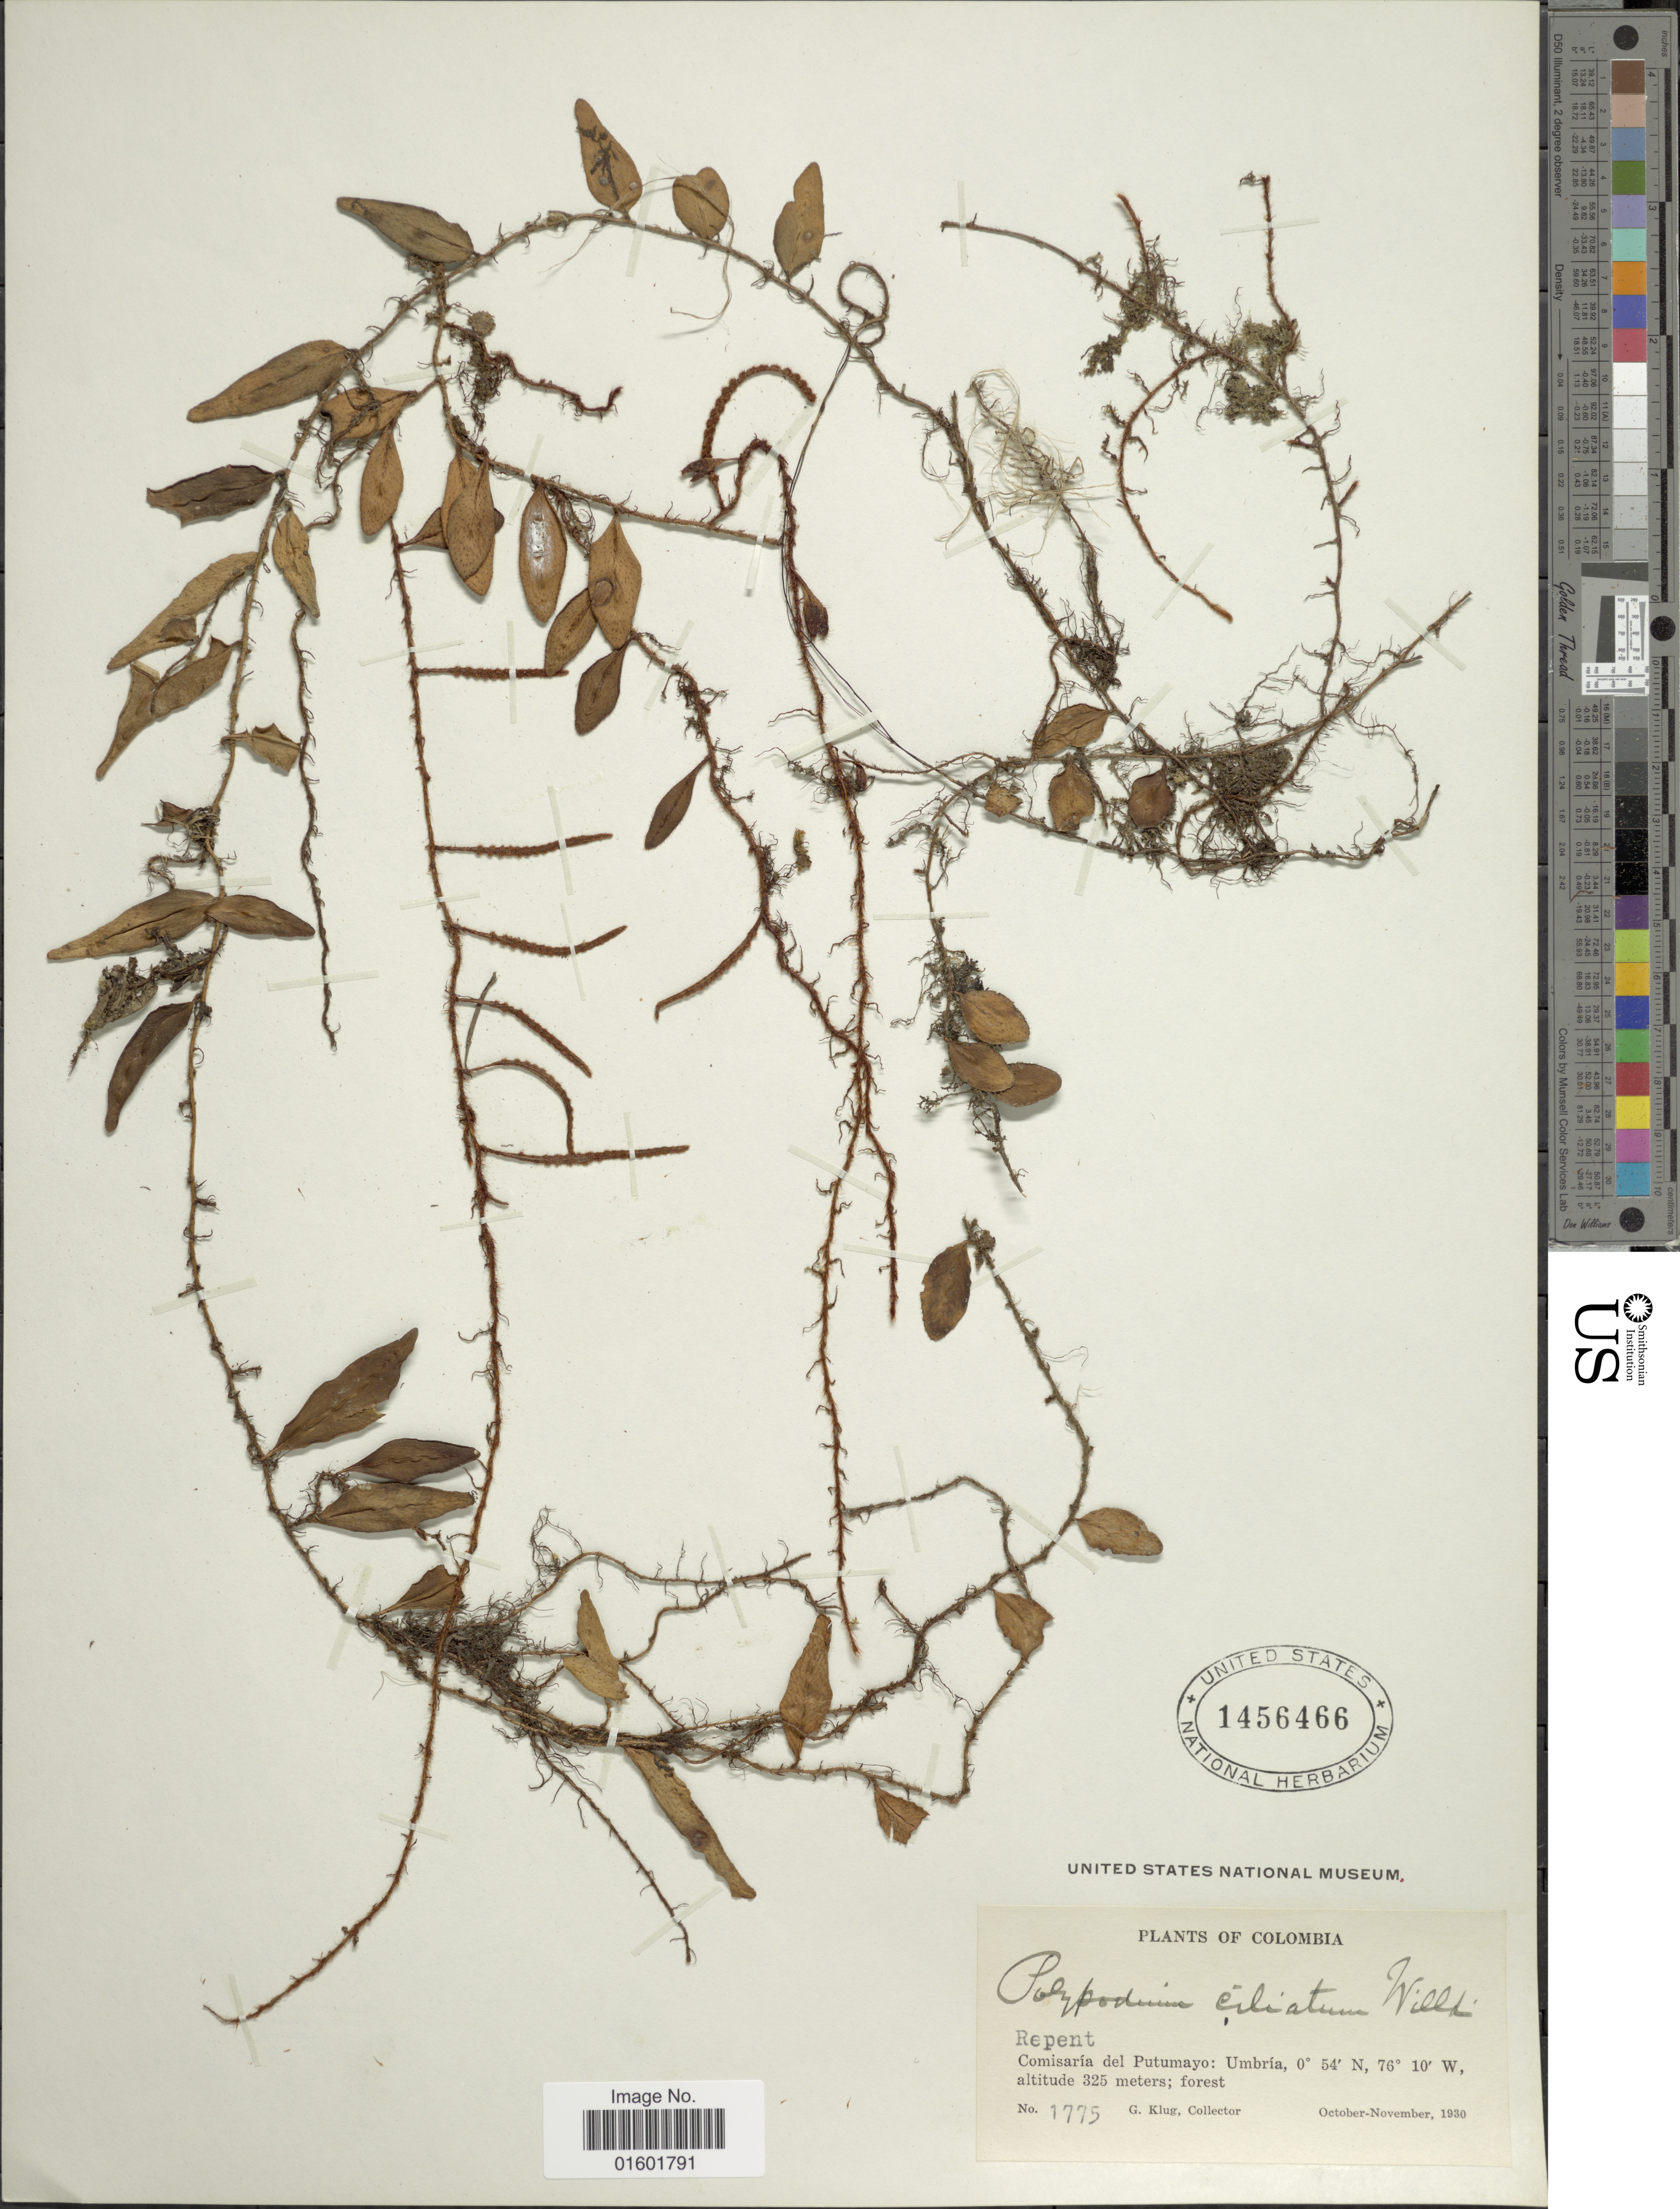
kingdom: Plantae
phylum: Tracheophyta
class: Polypodiopsida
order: Polypodiales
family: Polypodiaceae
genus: Microgramma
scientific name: Microgramma reptans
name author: (Cav.) A.R. Sm.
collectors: G. Klug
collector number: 1775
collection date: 1930-10/1930-11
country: Colombia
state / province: Putumayo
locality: Umbria; forest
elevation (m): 325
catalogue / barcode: US 1456466